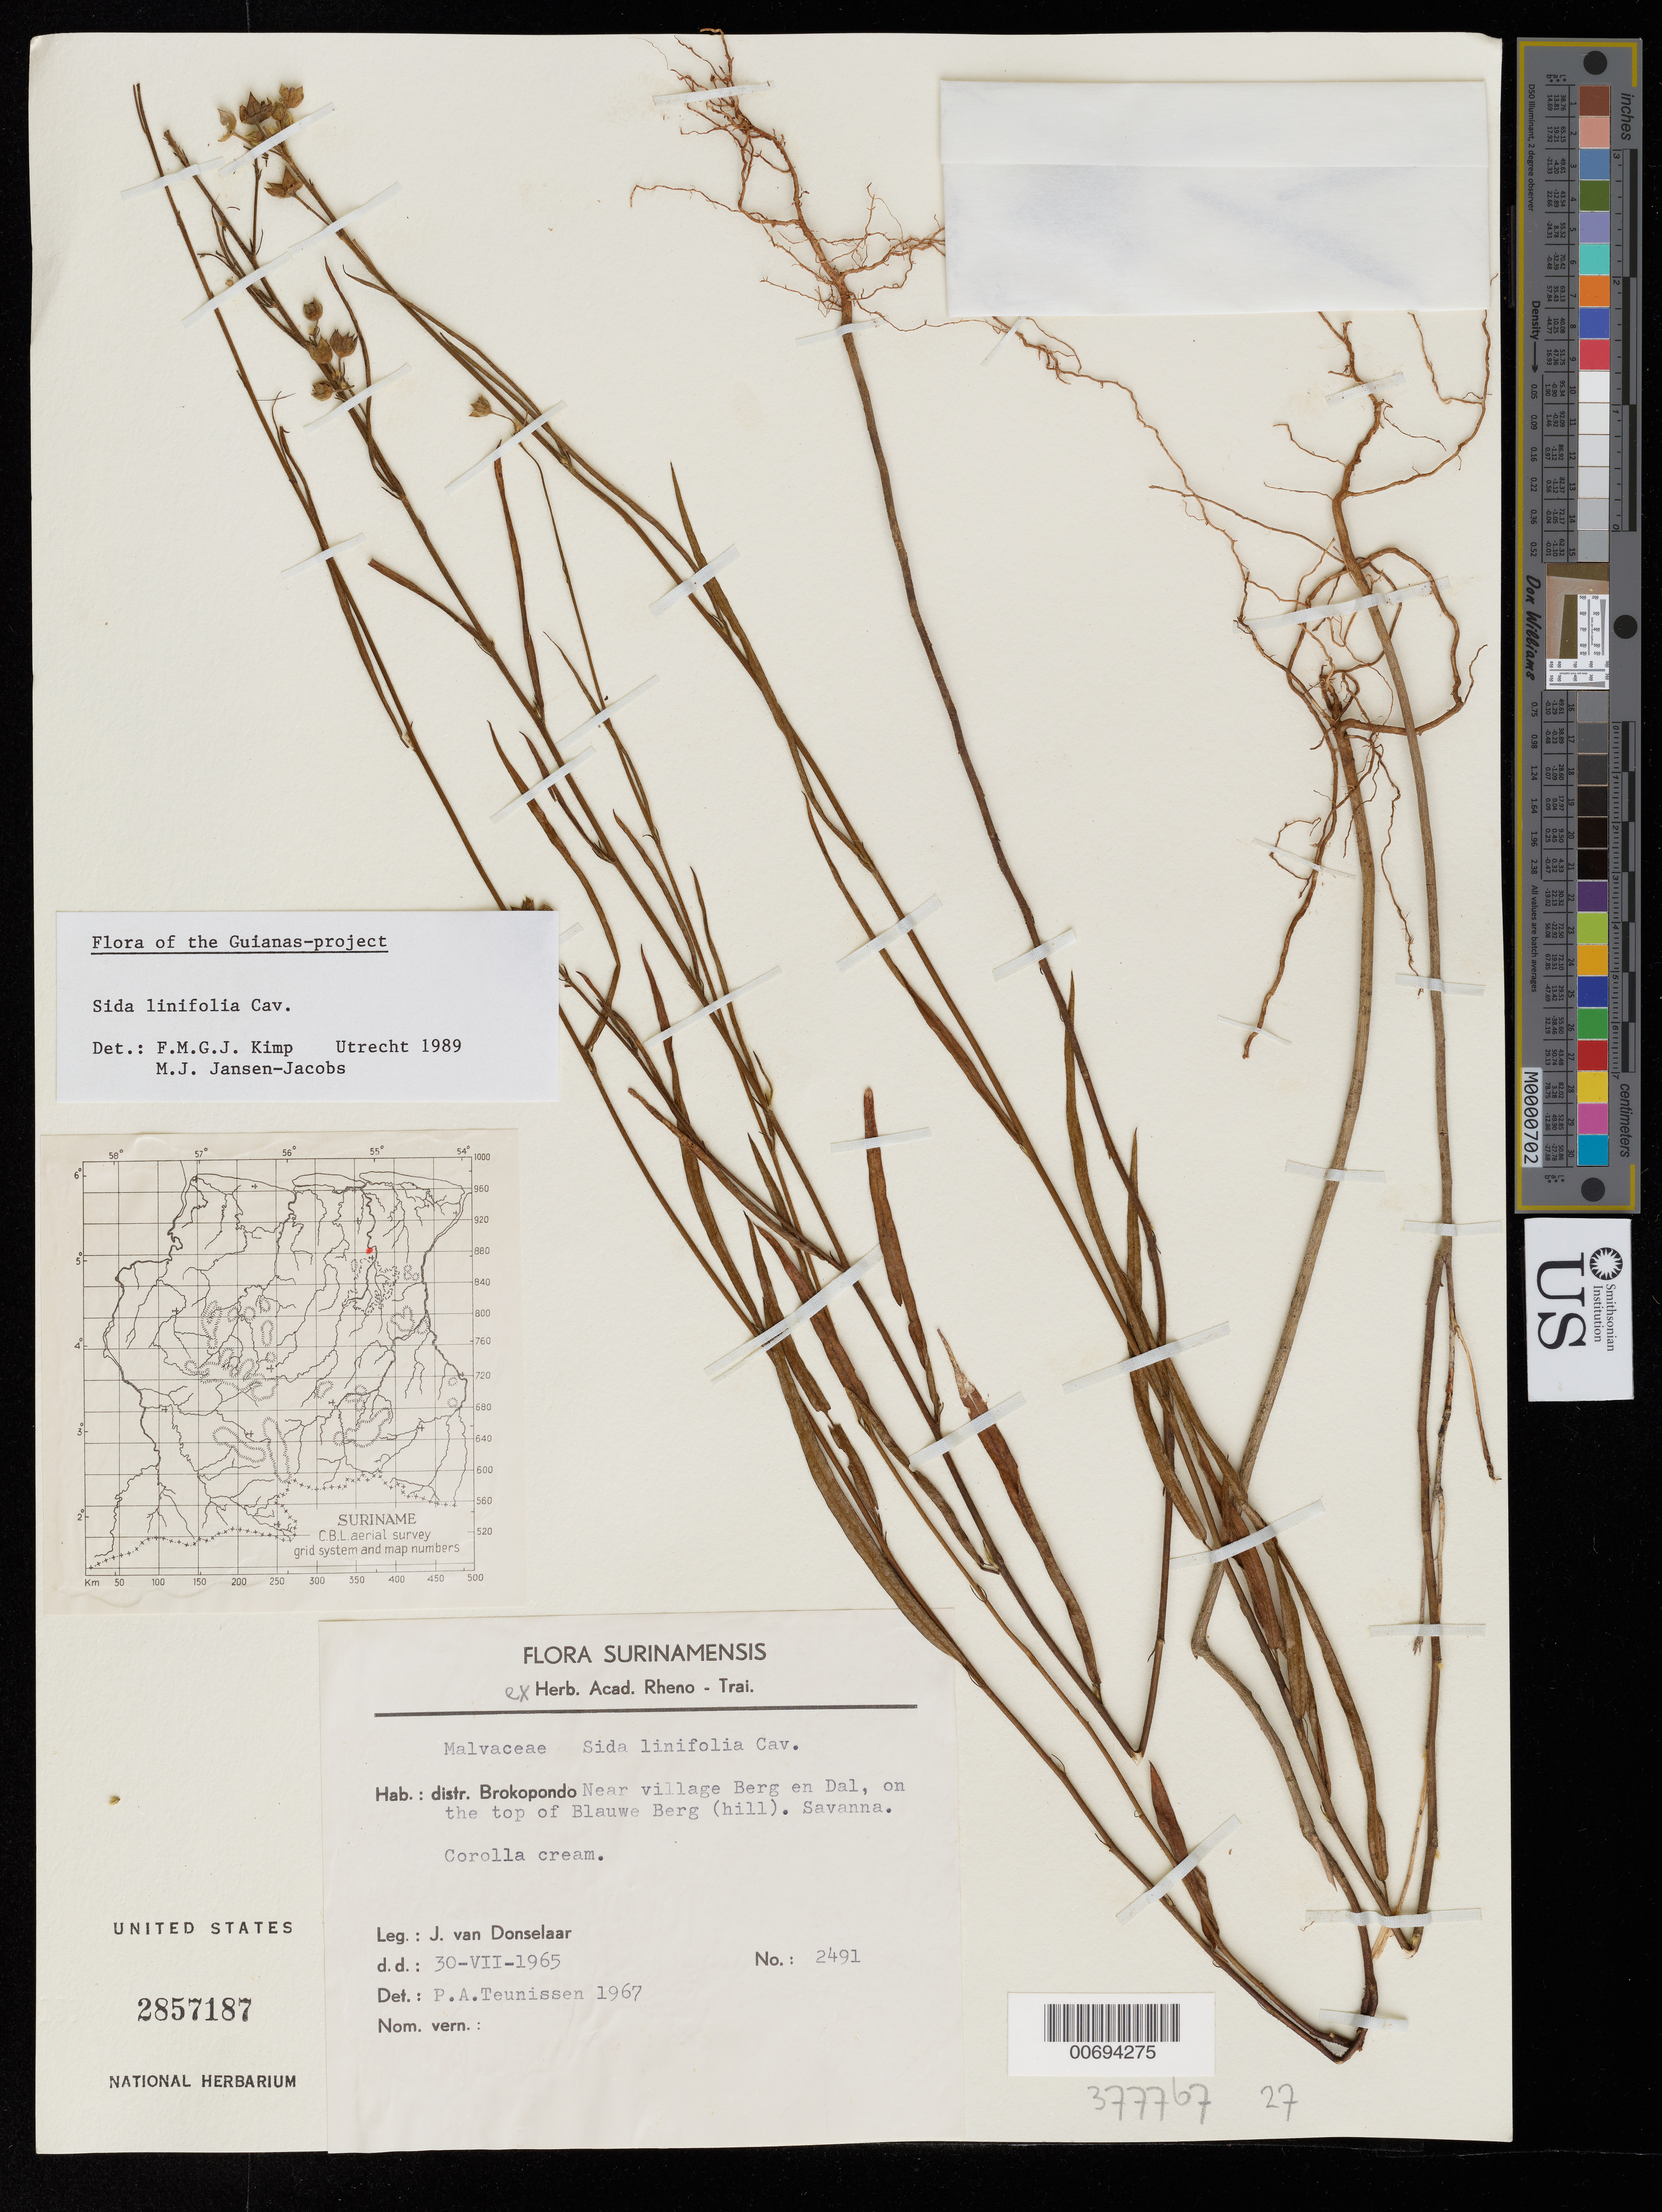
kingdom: Plantae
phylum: Tracheophyta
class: Magnoliopsida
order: Malvales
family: Malvaceae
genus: Sida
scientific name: Sida linifolia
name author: Cav.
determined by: Teunissen, P. A.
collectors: J. Donselaar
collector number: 2491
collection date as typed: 30-Jul-65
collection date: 1965-07-30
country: Suriname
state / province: Brokopondo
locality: Berg en Dal, top of Blauwe Berg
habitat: Savanna on top of Blauwe Berg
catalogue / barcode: US 2857187